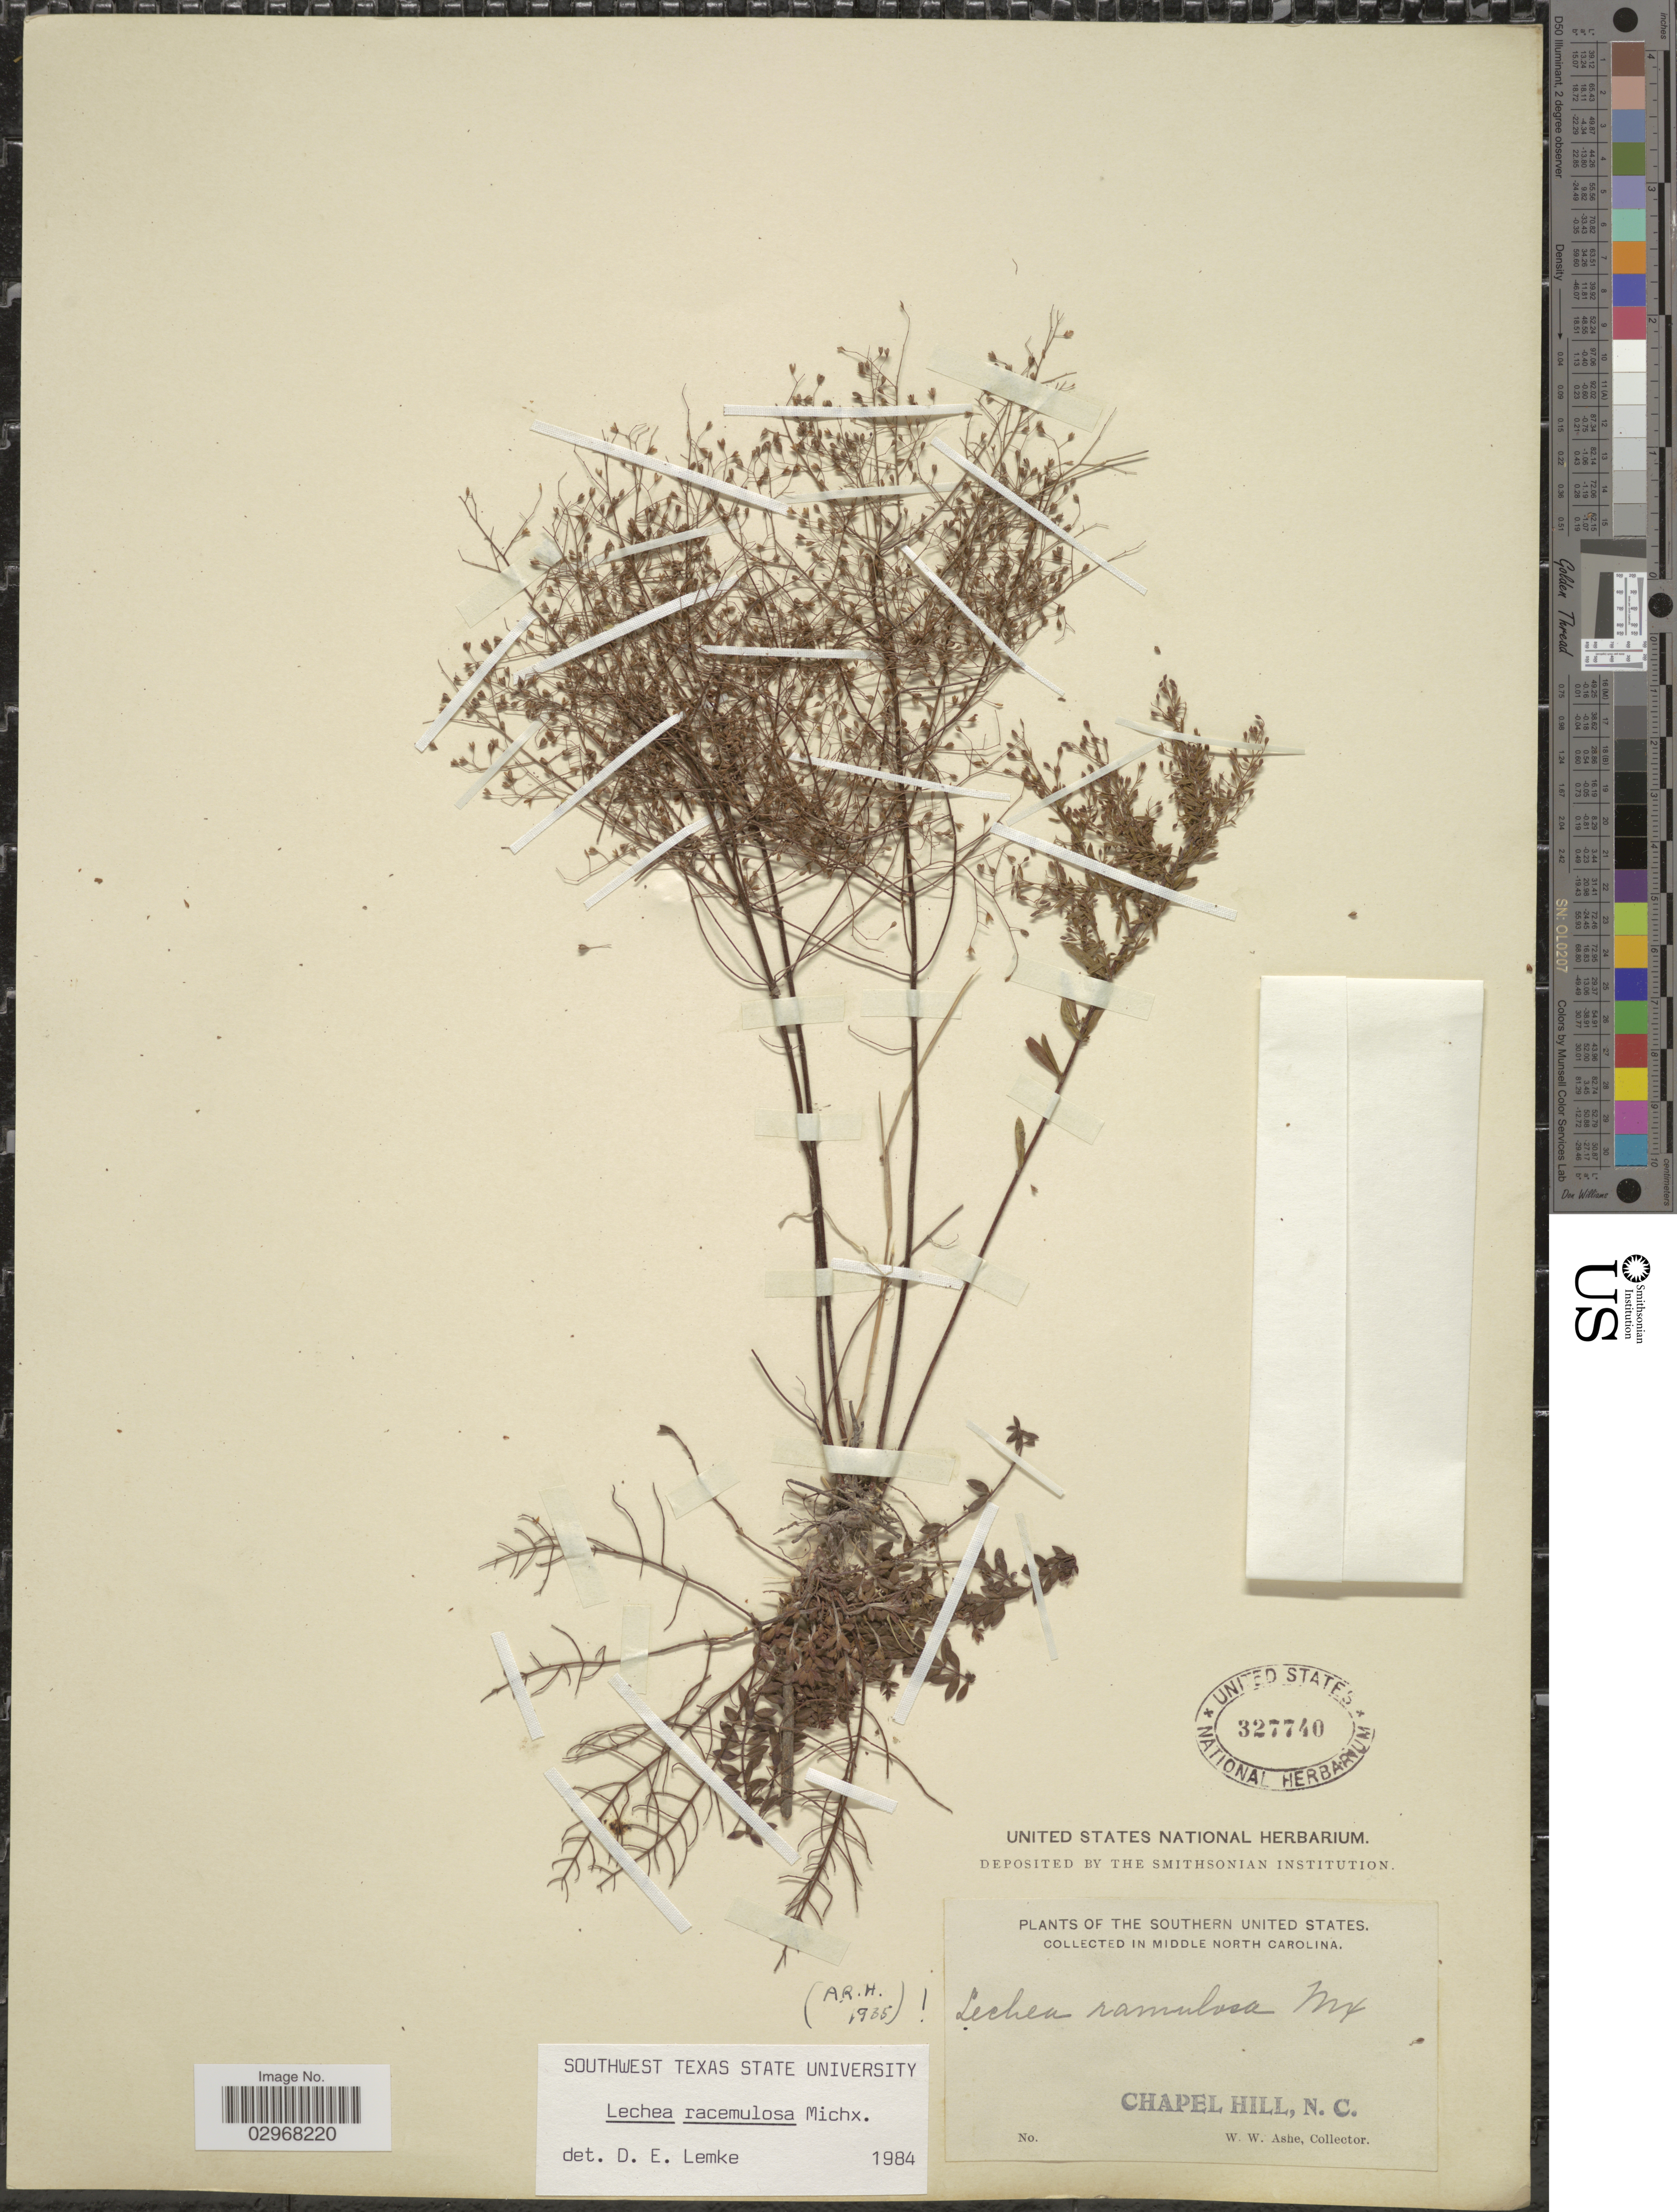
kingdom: Plantae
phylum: Tracheophyta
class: Magnoliopsida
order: Malvales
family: Cistaceae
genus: Lechea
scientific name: Lechea racemulosa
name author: Michx.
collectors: W. W. Ashe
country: United States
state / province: North Carolina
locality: Southern United States. In Middle North Carolina. Chapel Hill.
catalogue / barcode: US 327740